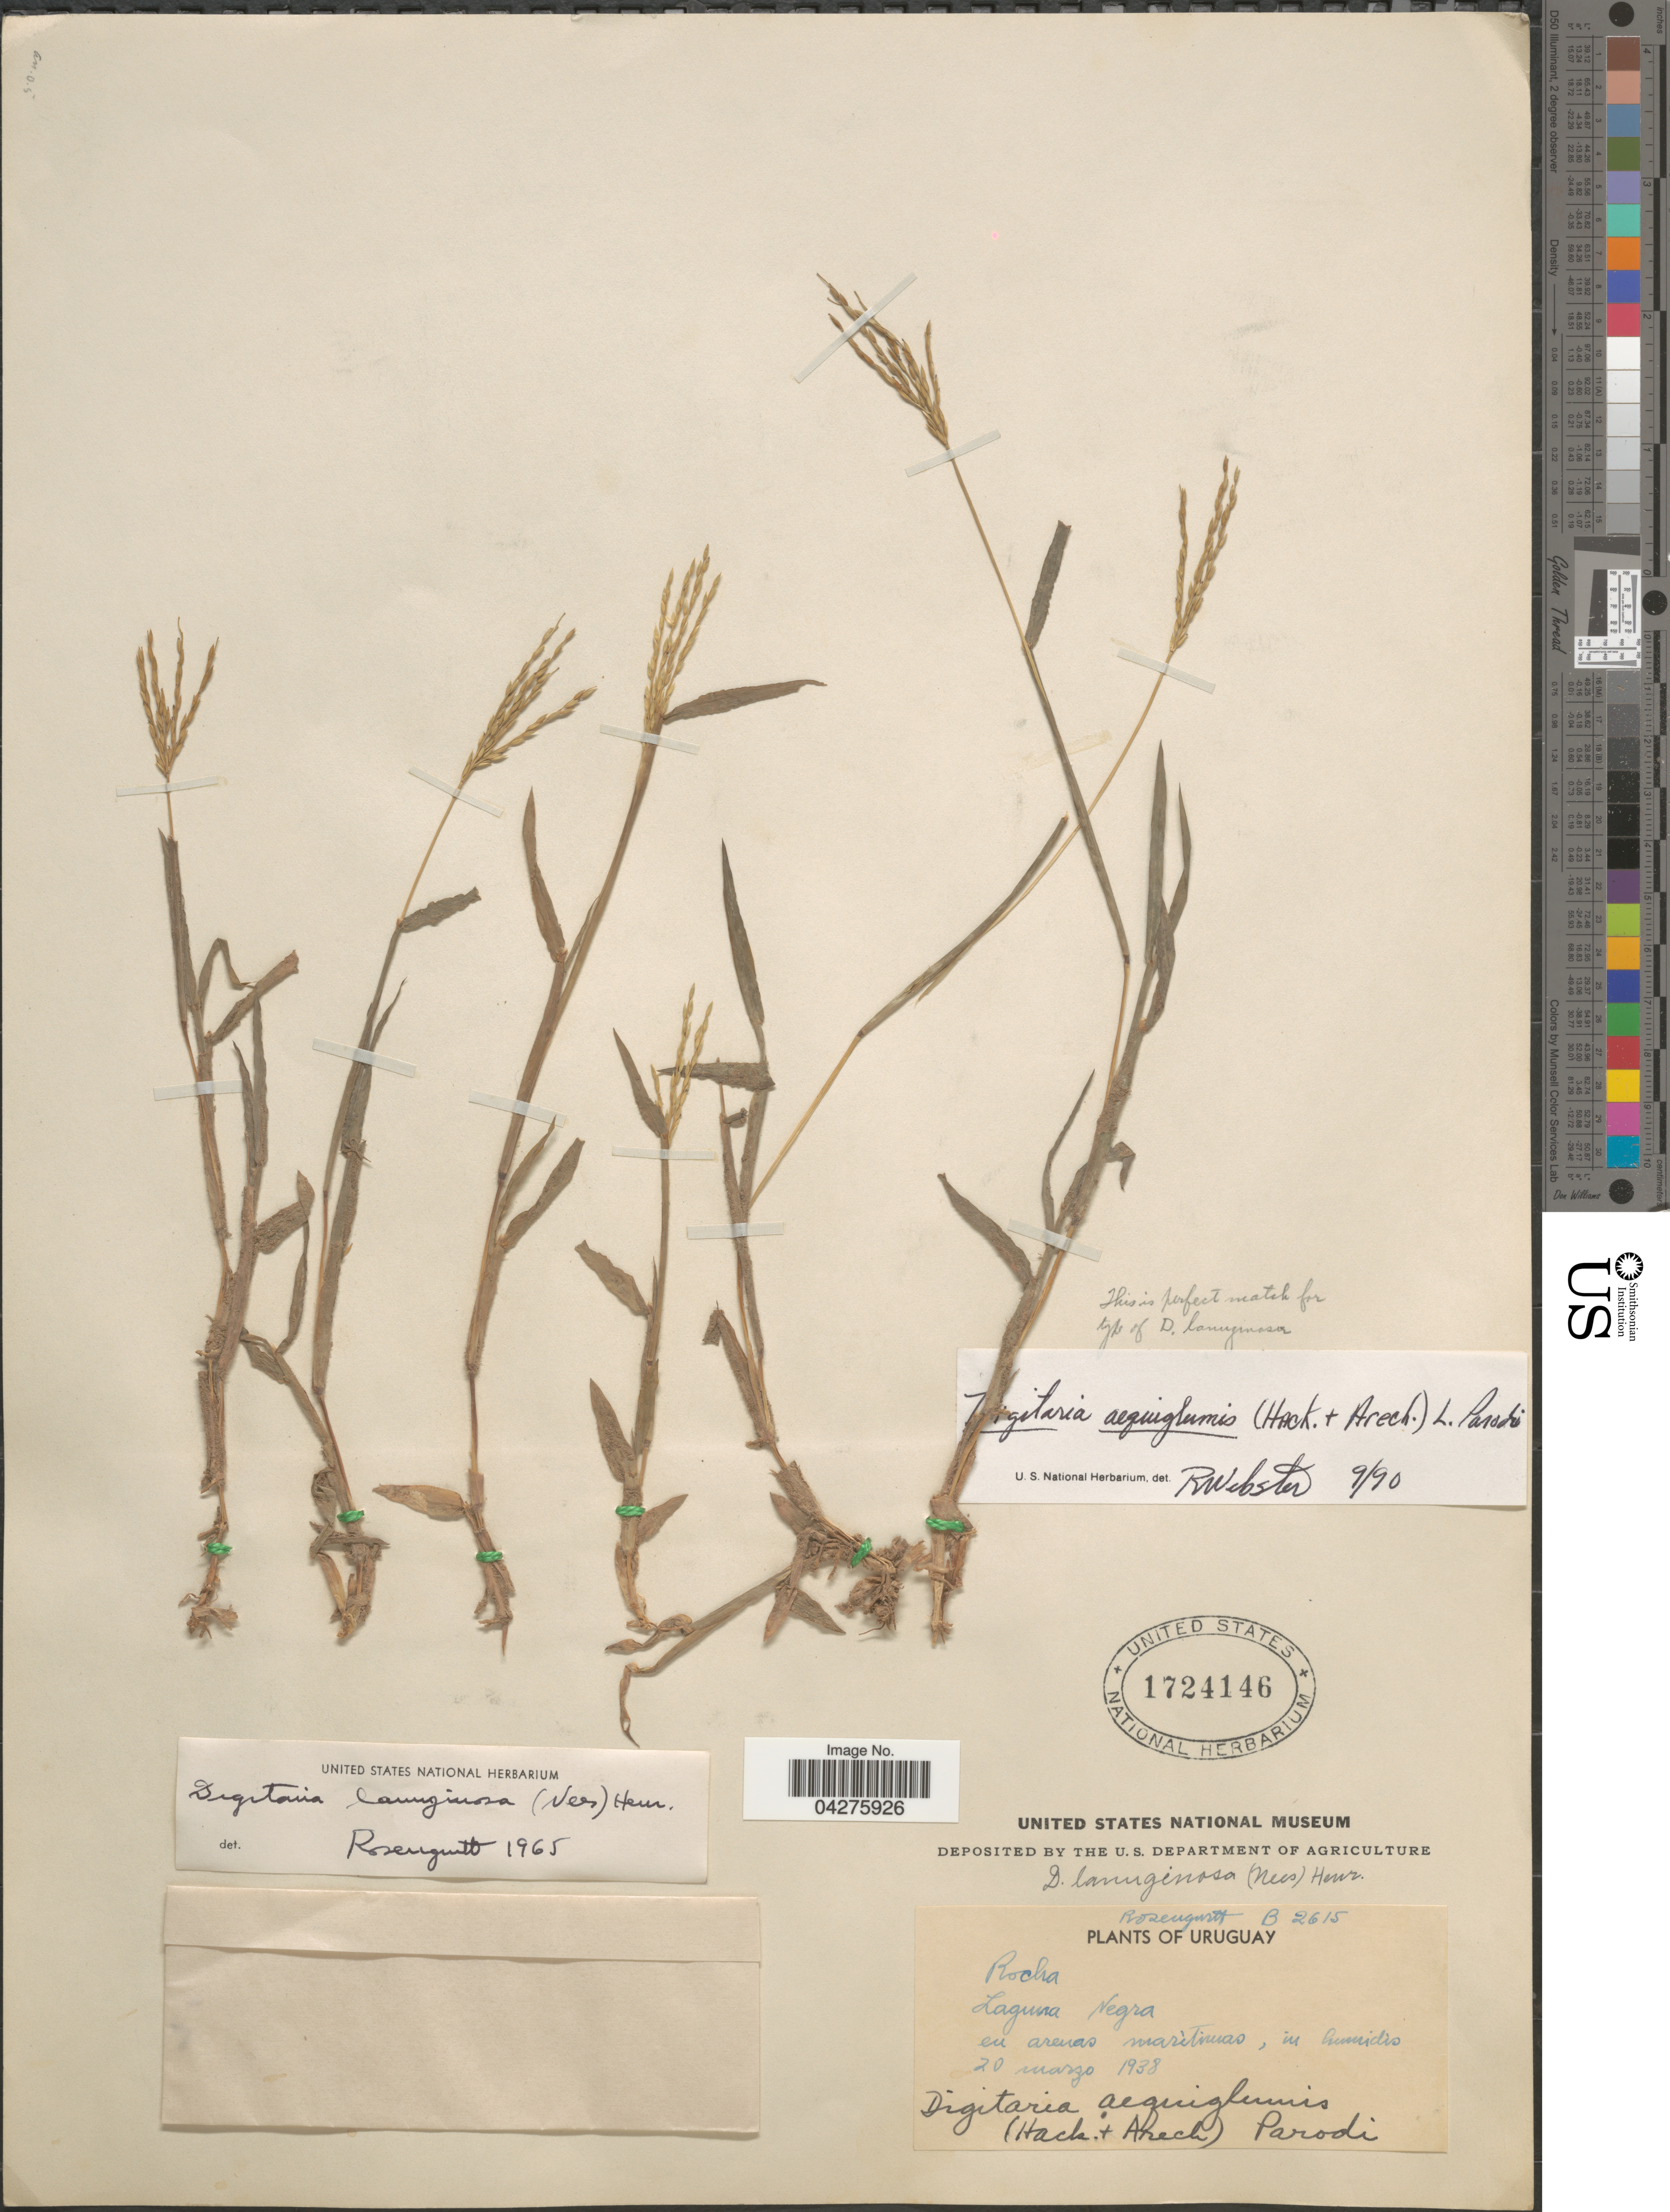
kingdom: Plantae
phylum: Tracheophyta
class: Liliopsida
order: Poales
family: Poaceae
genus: Digitaria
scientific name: Digitaria aequiglumis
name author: (Hack. & Arechav.) Parodi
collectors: Rosengurtt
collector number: B2615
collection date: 1938-03-20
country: Uruguay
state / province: Rocha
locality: Laguna Negra.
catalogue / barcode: US 1724146